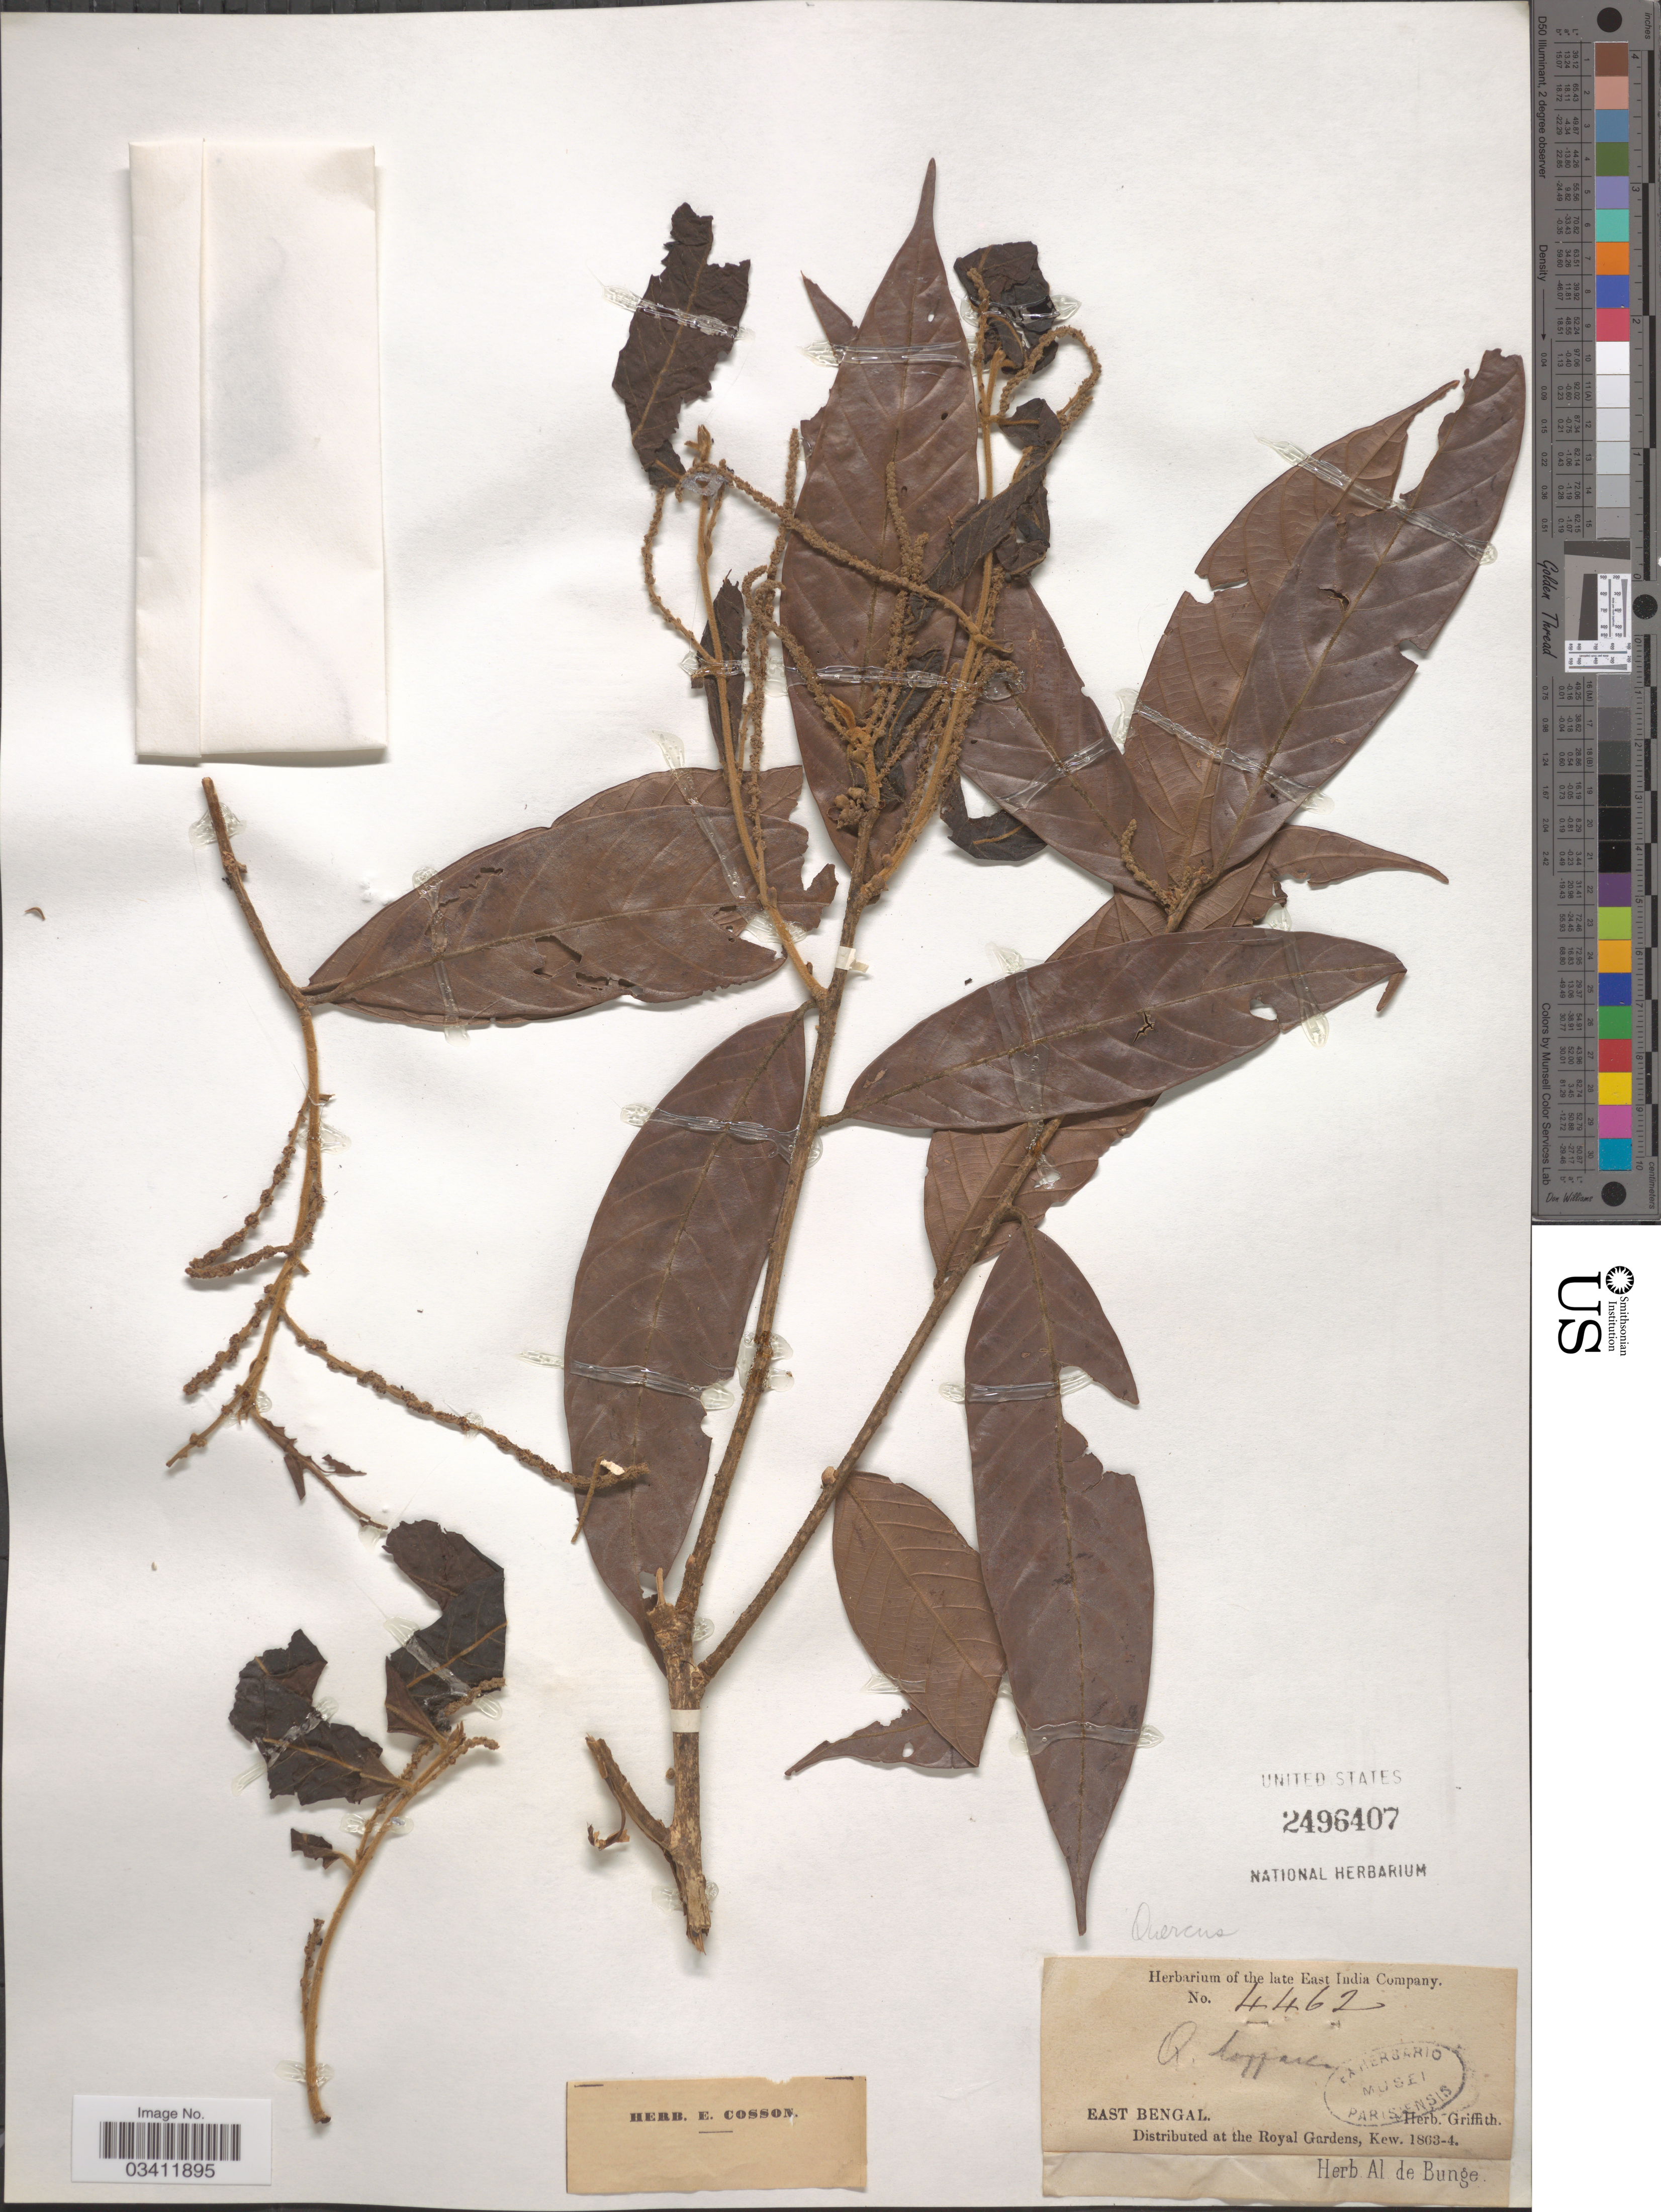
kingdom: Plantae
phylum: Tracheophyta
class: Magnoliopsida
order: Fagales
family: Fagaceae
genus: Quercus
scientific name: Quercus lappacea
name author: (Roxb.) Rehder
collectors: ex herb. Griffith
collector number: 4462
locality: East Bengal.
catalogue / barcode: US 2496407